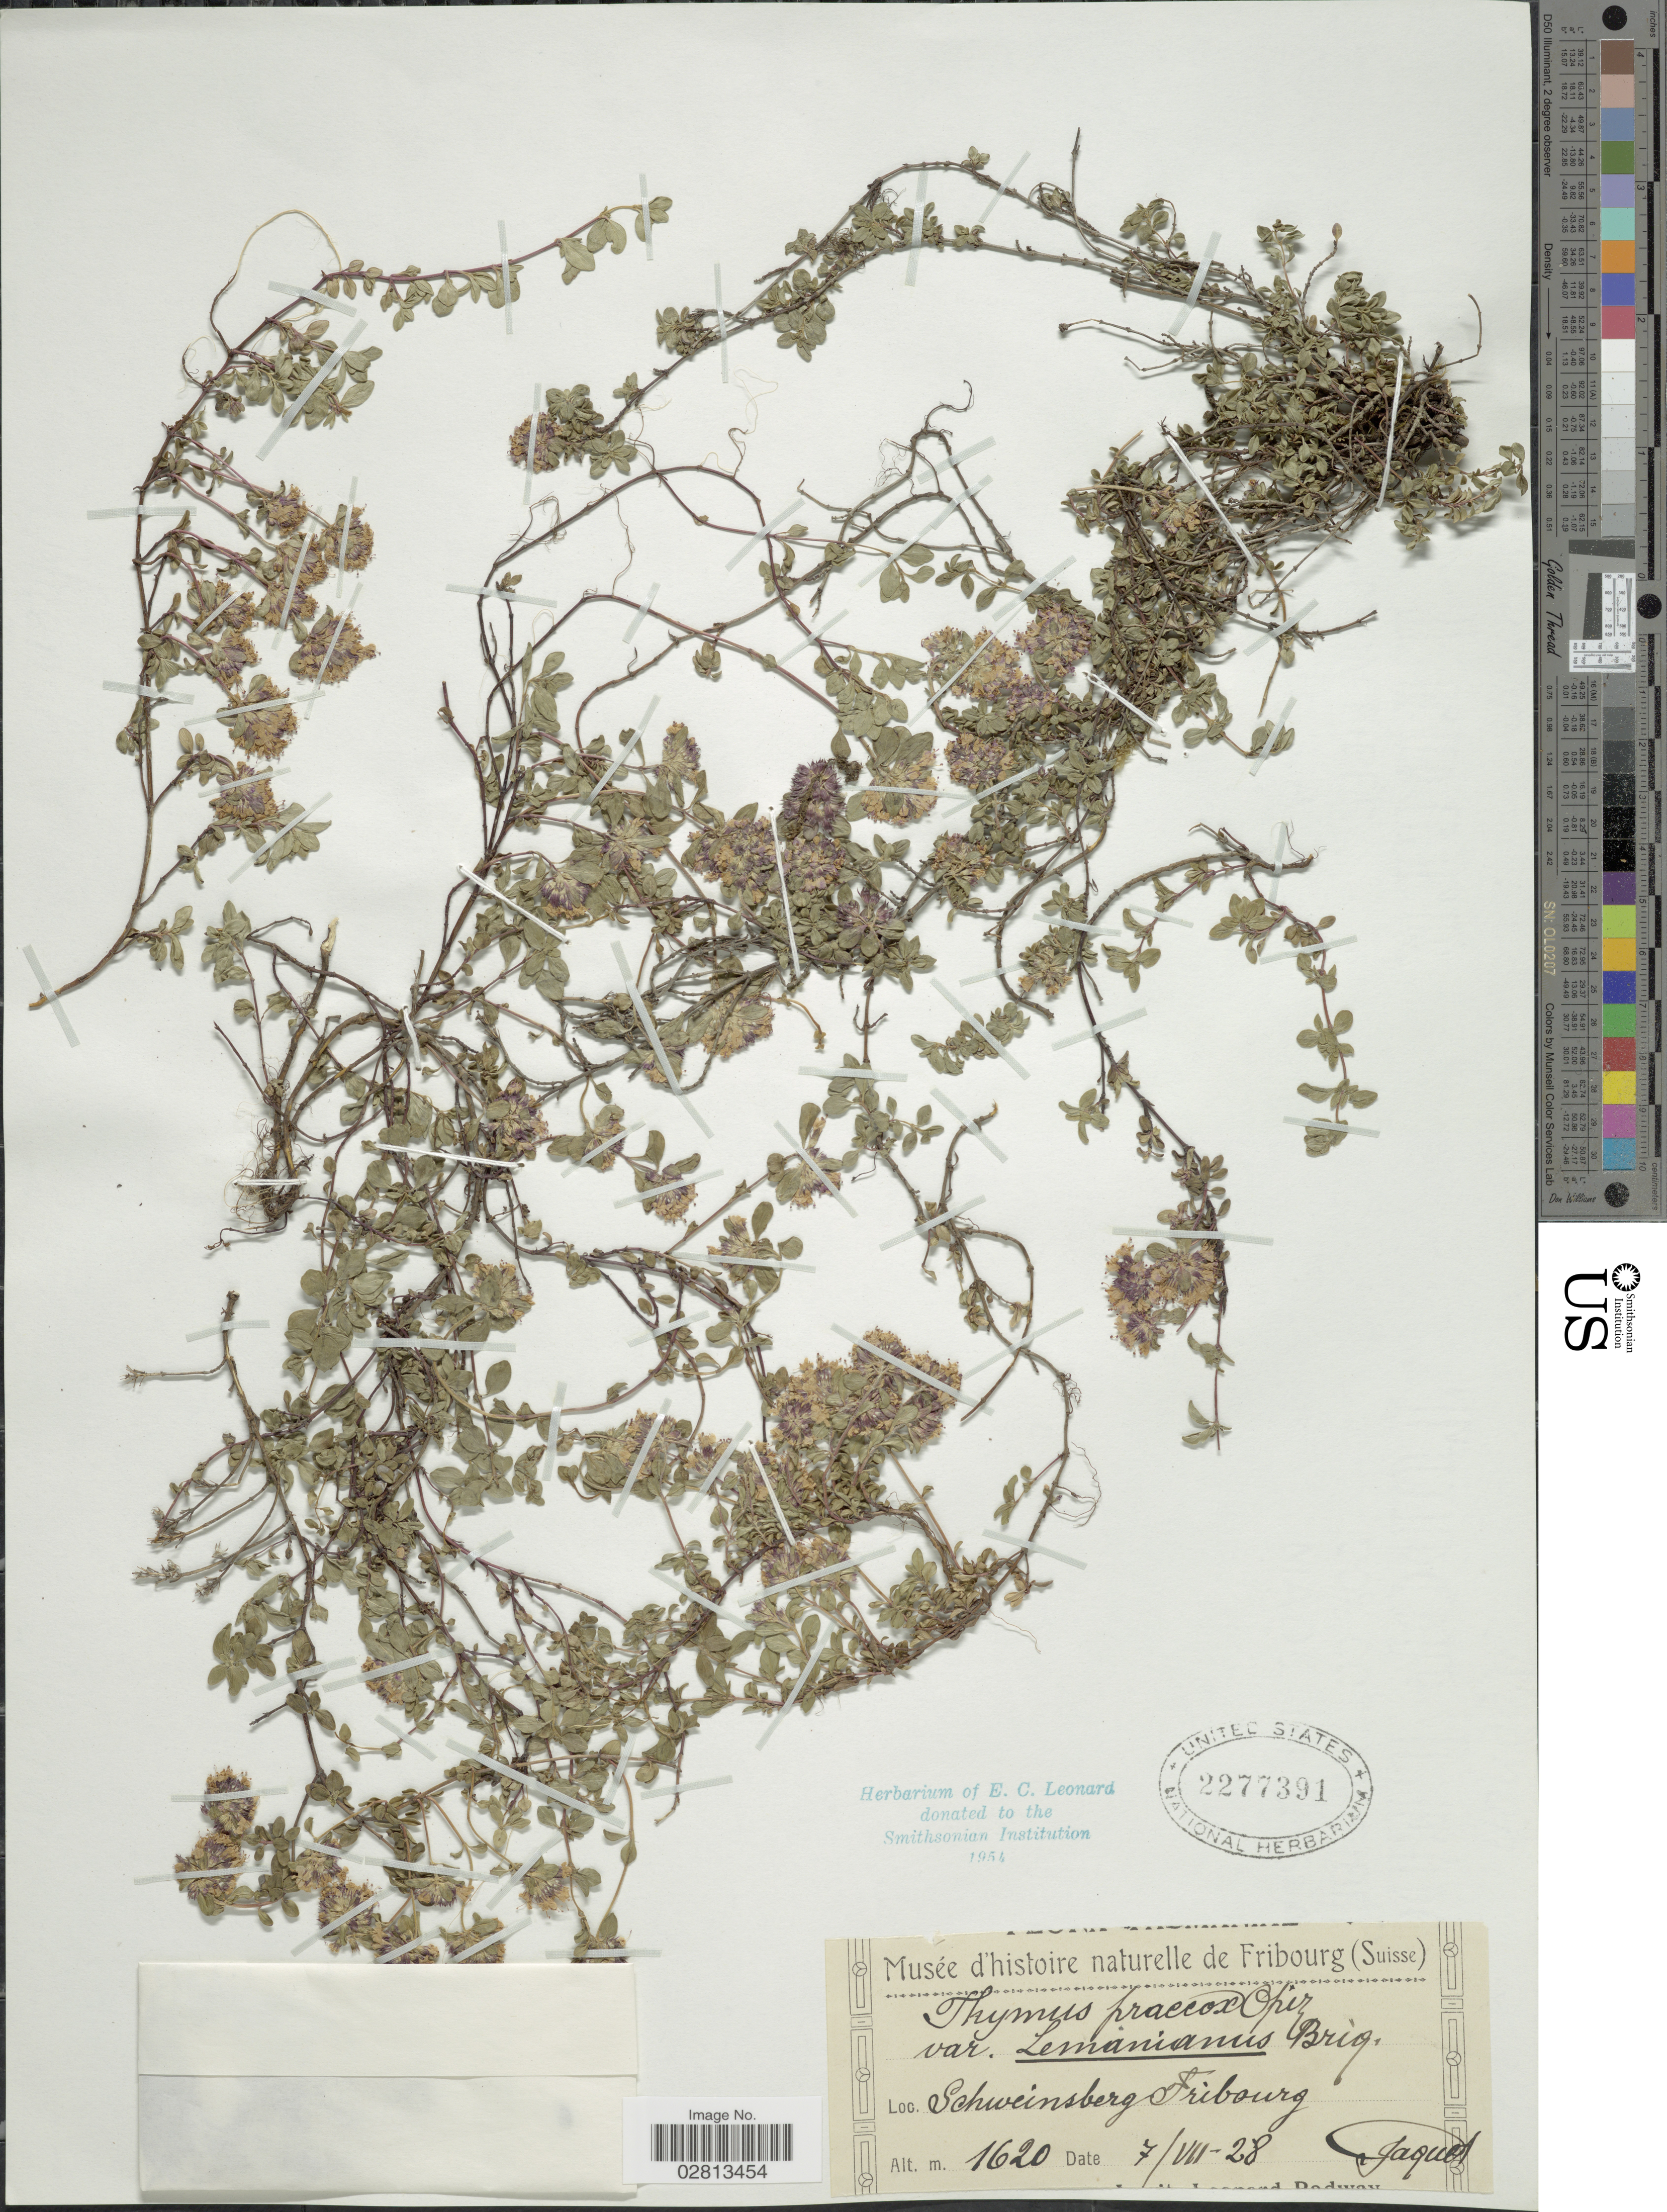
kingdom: Plantae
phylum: Tracheophyta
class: Magnoliopsida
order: Lamiales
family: Lamiaceae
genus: Thymus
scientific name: Thymus praecox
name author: Opiz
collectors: -. Jaquet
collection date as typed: Transcribed d/m/y: 7/7/28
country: Switzerland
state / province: Fribourg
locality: Schweinsberg Fribourg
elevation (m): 1620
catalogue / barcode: US 2277391